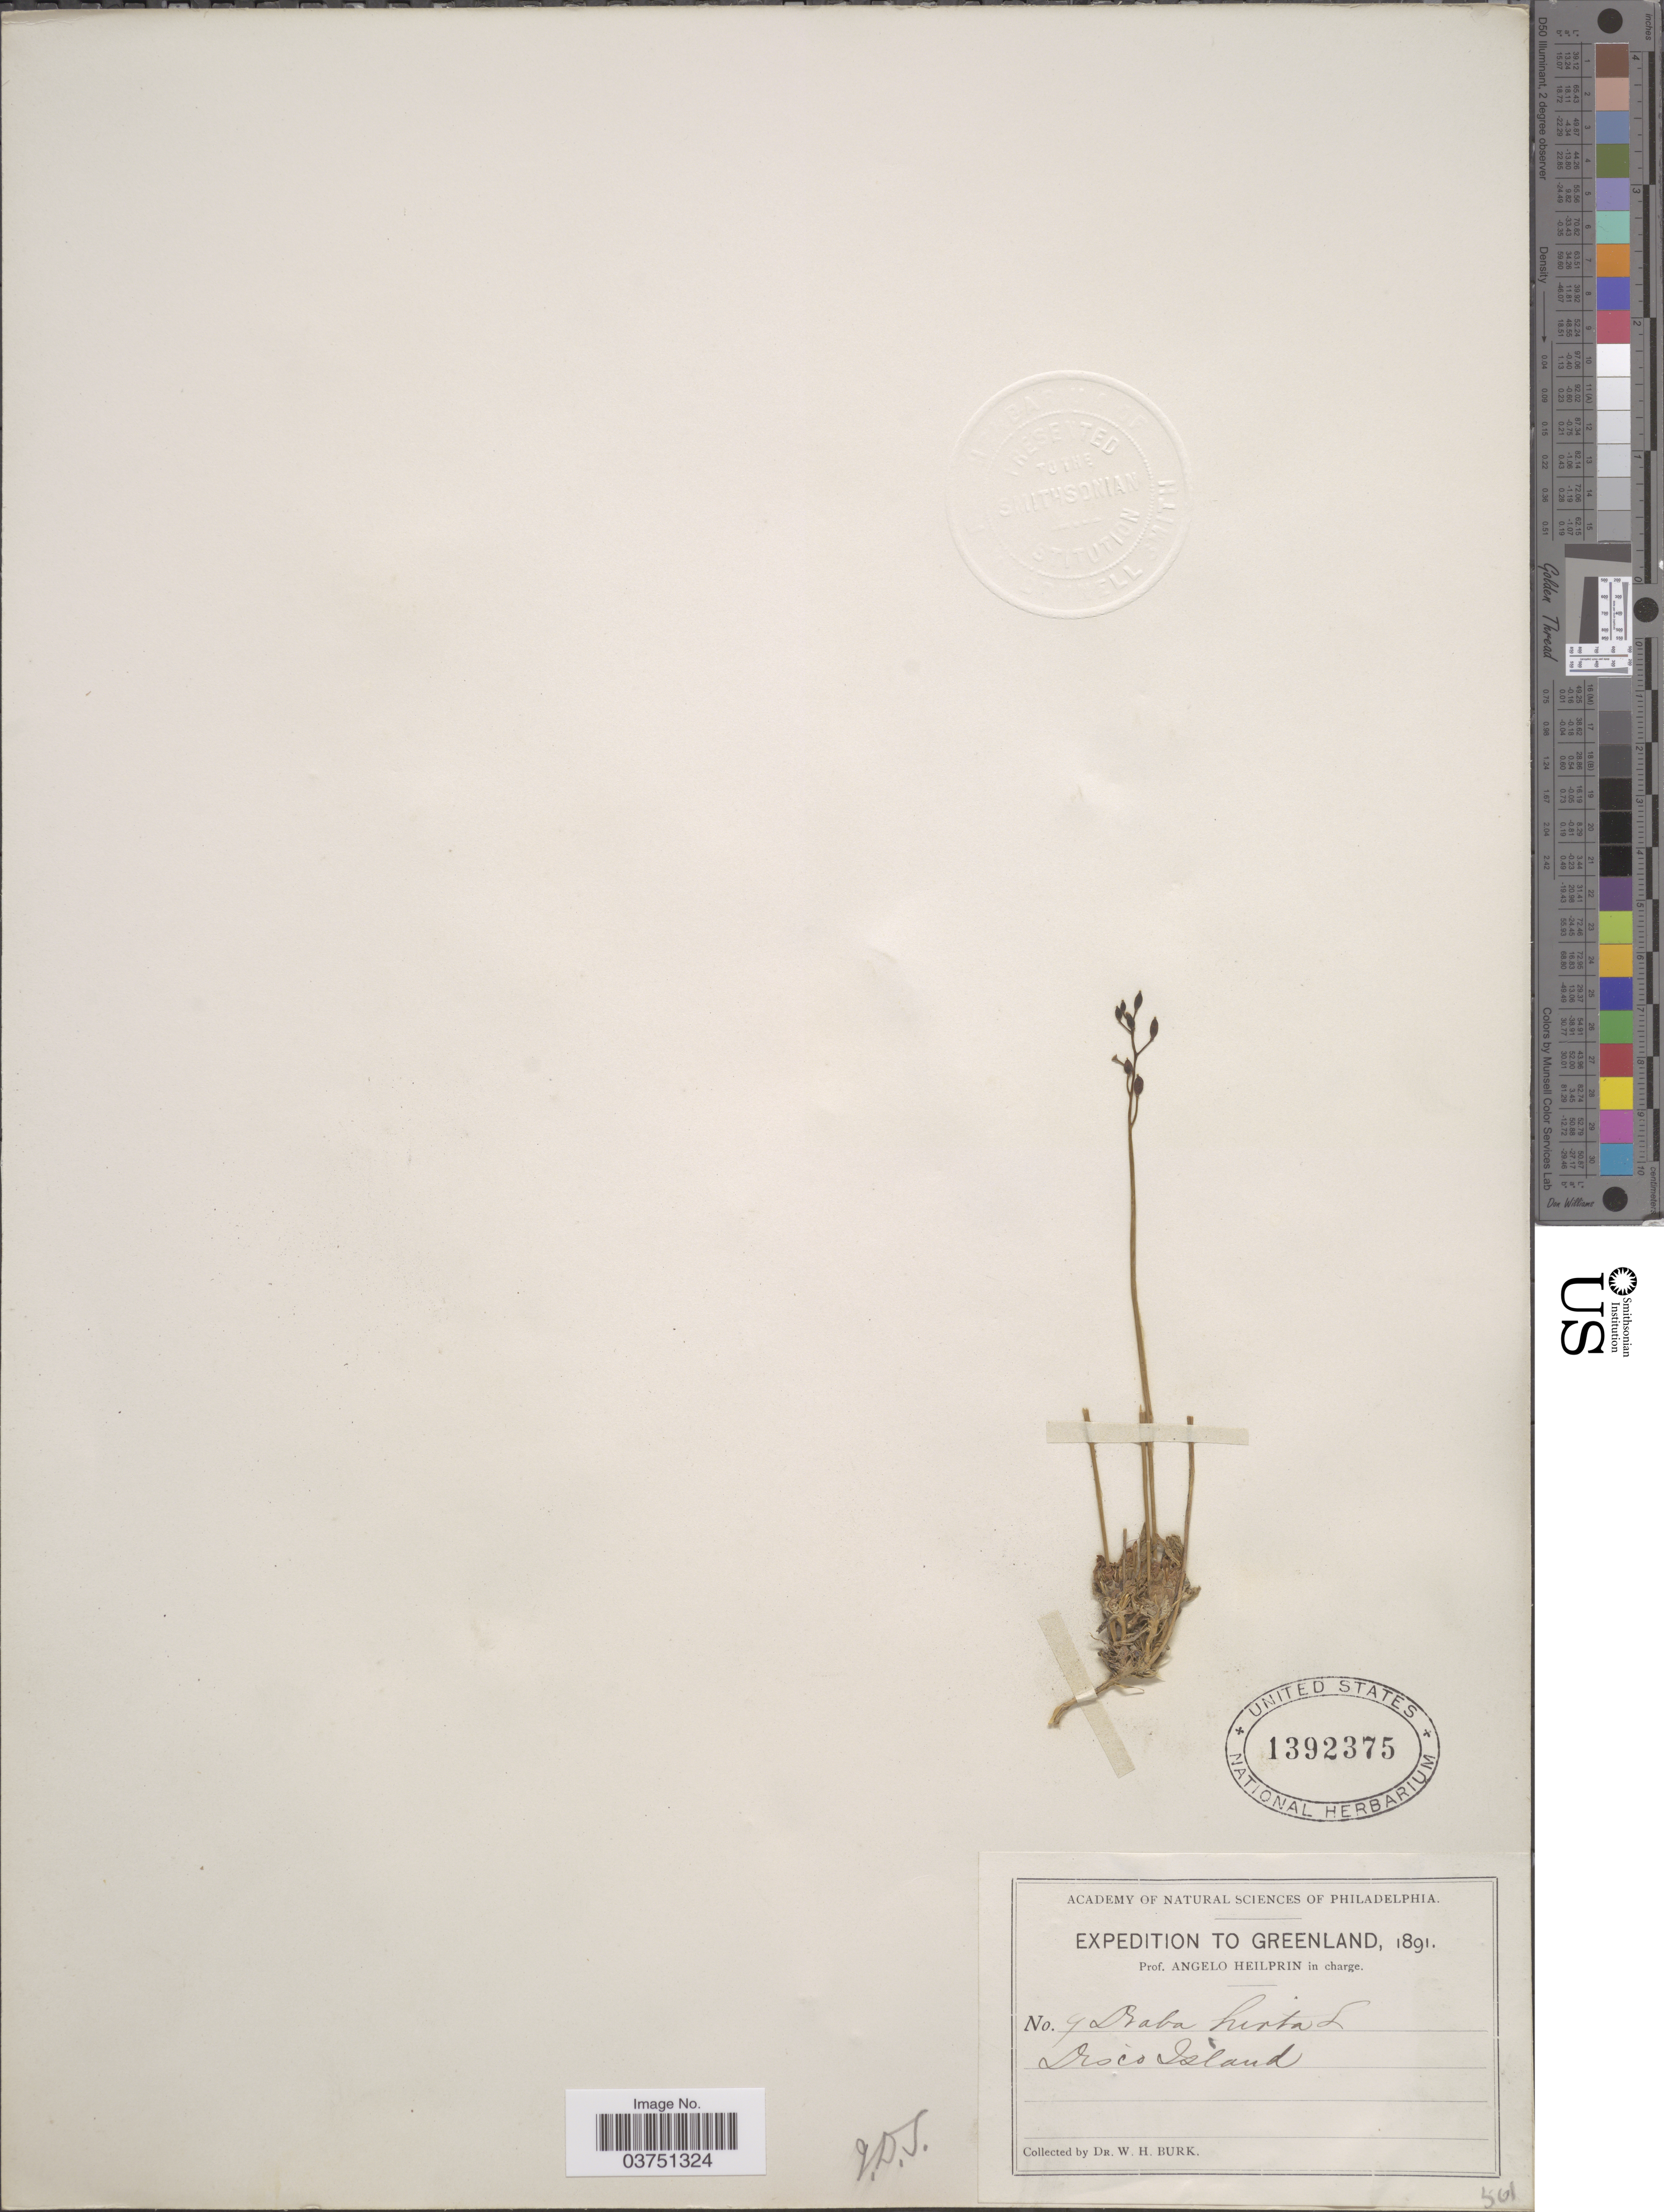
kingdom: Plantae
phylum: Tracheophyta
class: Magnoliopsida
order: Brassicales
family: Brassicaceae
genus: Draba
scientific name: Draba glabella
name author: Pursh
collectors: W. Burk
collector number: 9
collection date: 1891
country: Greenland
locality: Drois Island.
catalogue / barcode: US 1392375